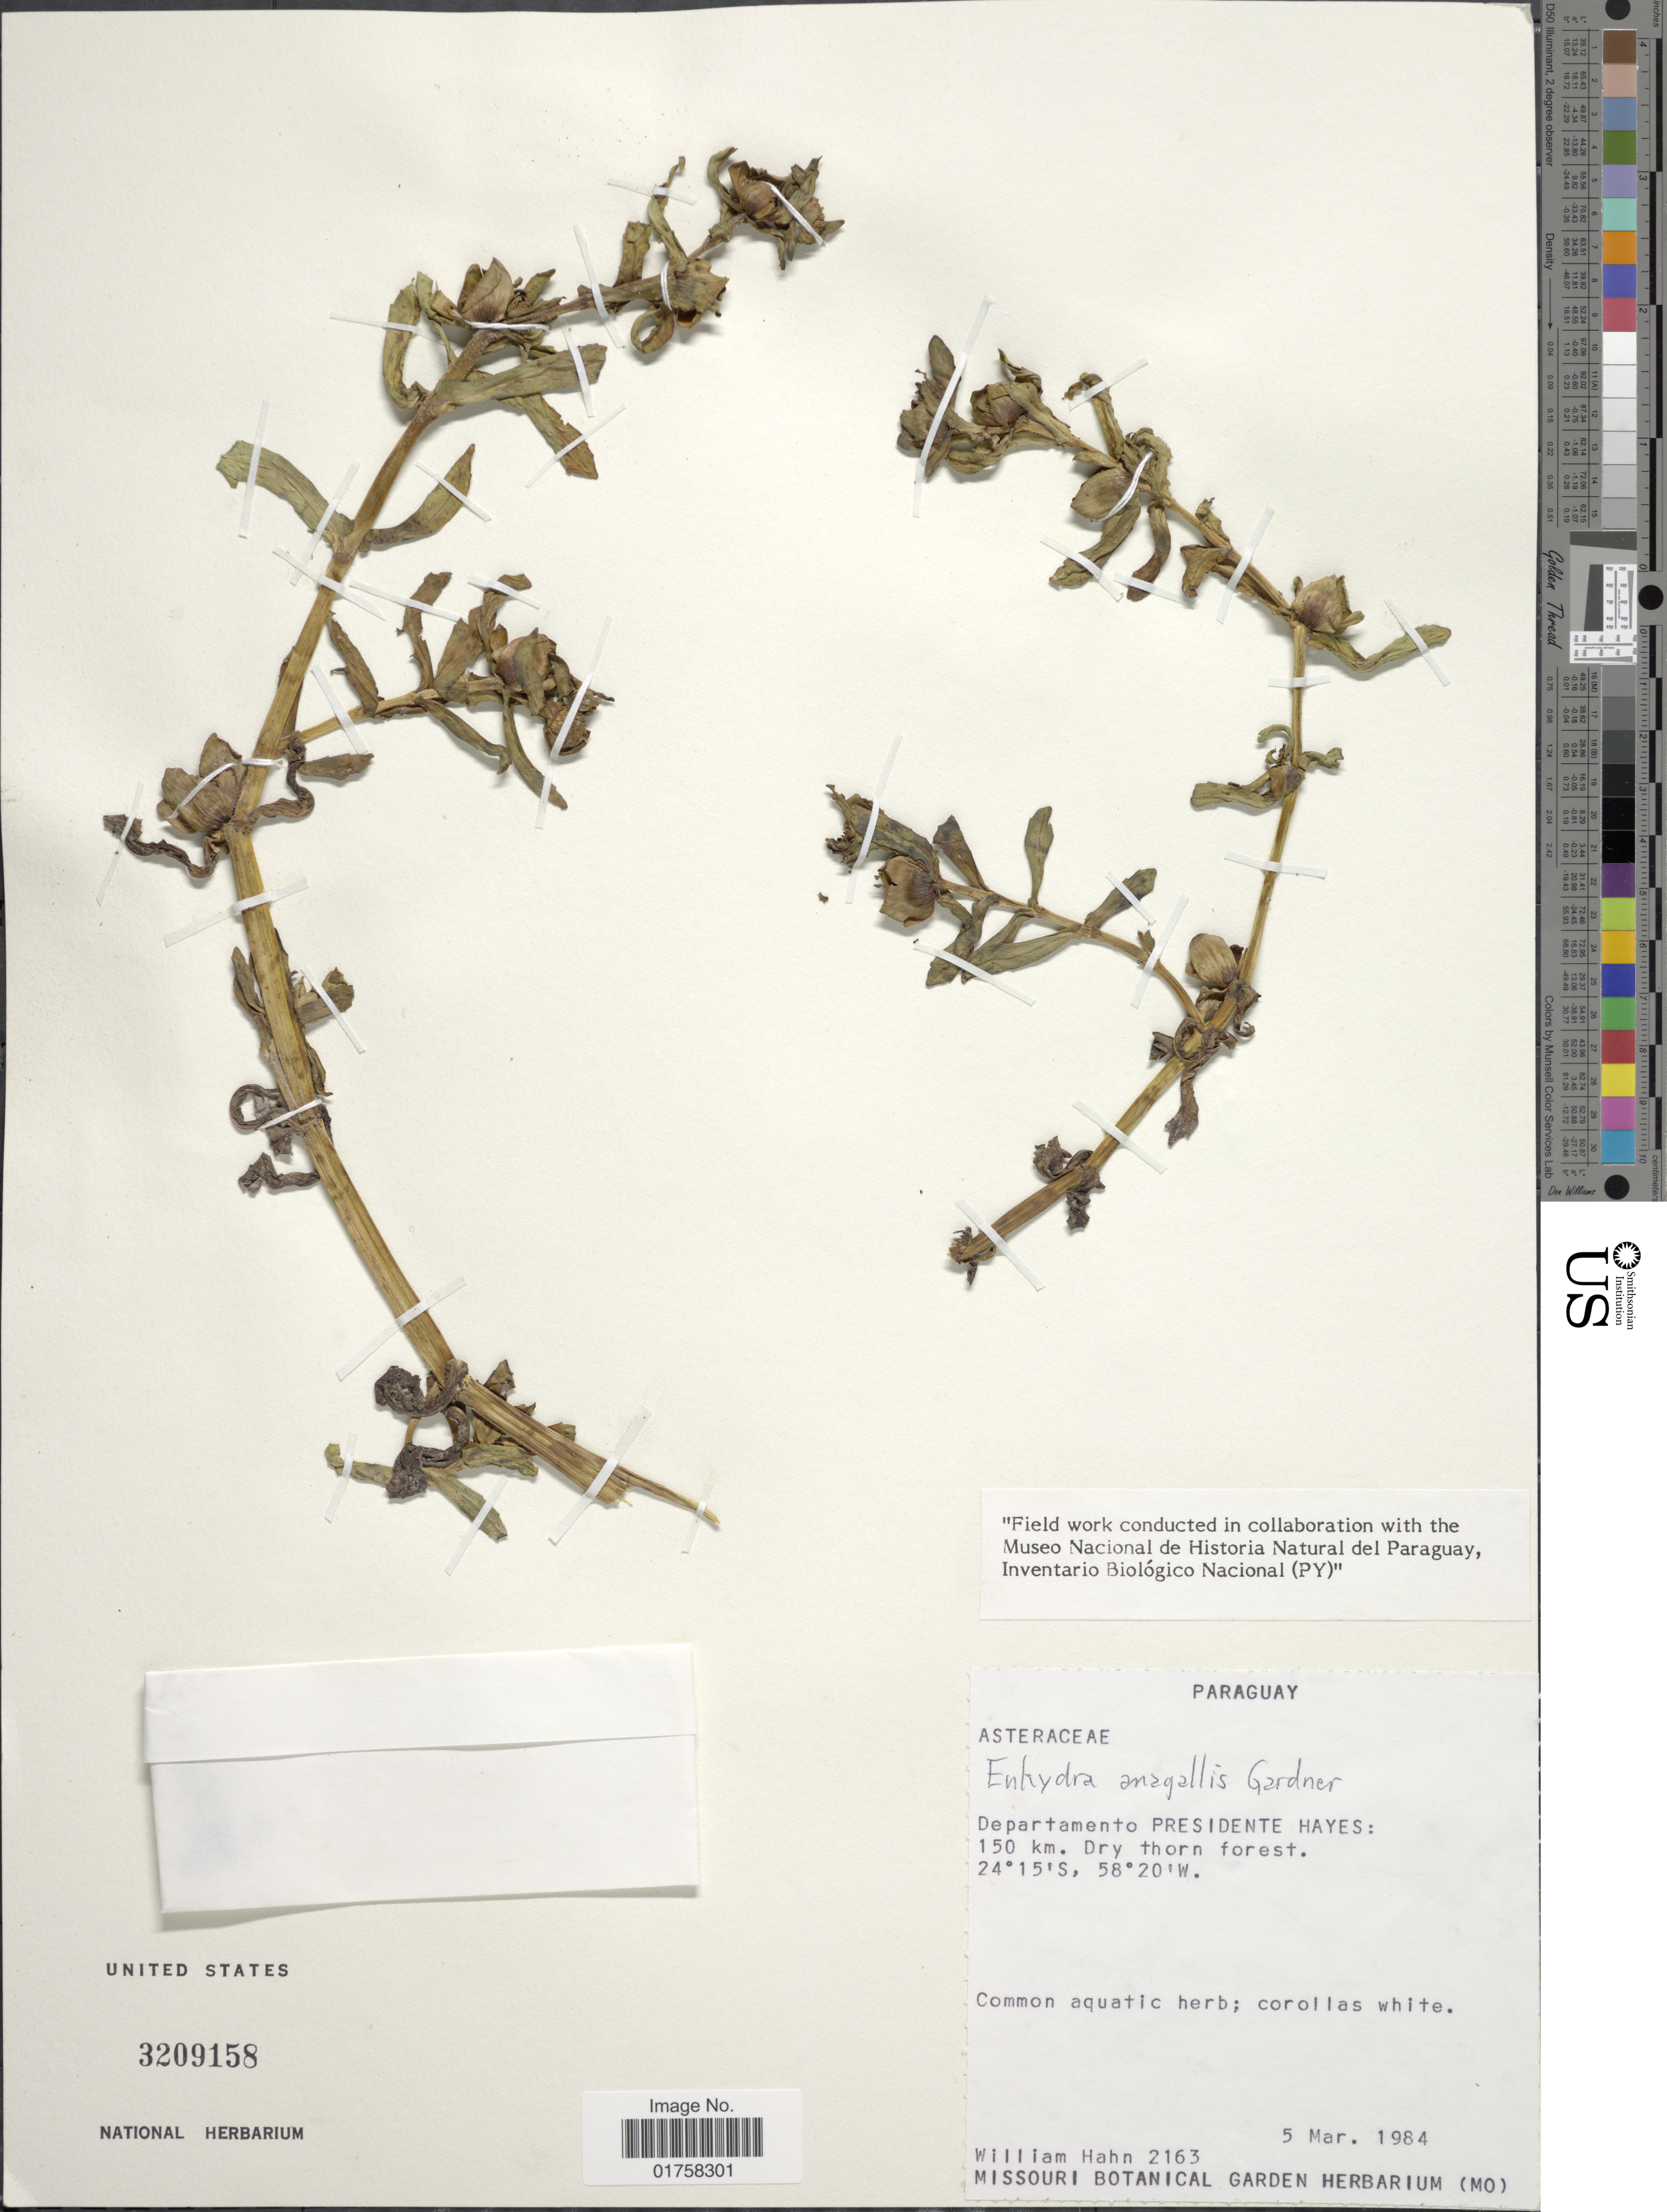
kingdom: Plantae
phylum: Tracheophyta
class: Magnoliopsida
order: Asterales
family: Asteraceae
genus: Enhydra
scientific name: Enhydra fluctuans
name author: Lour.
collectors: W. J. Hahn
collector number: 2163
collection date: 1984-03-05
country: Paraguay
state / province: Presidente Hayes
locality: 150 km. Dry thorn forest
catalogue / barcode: US 3209158